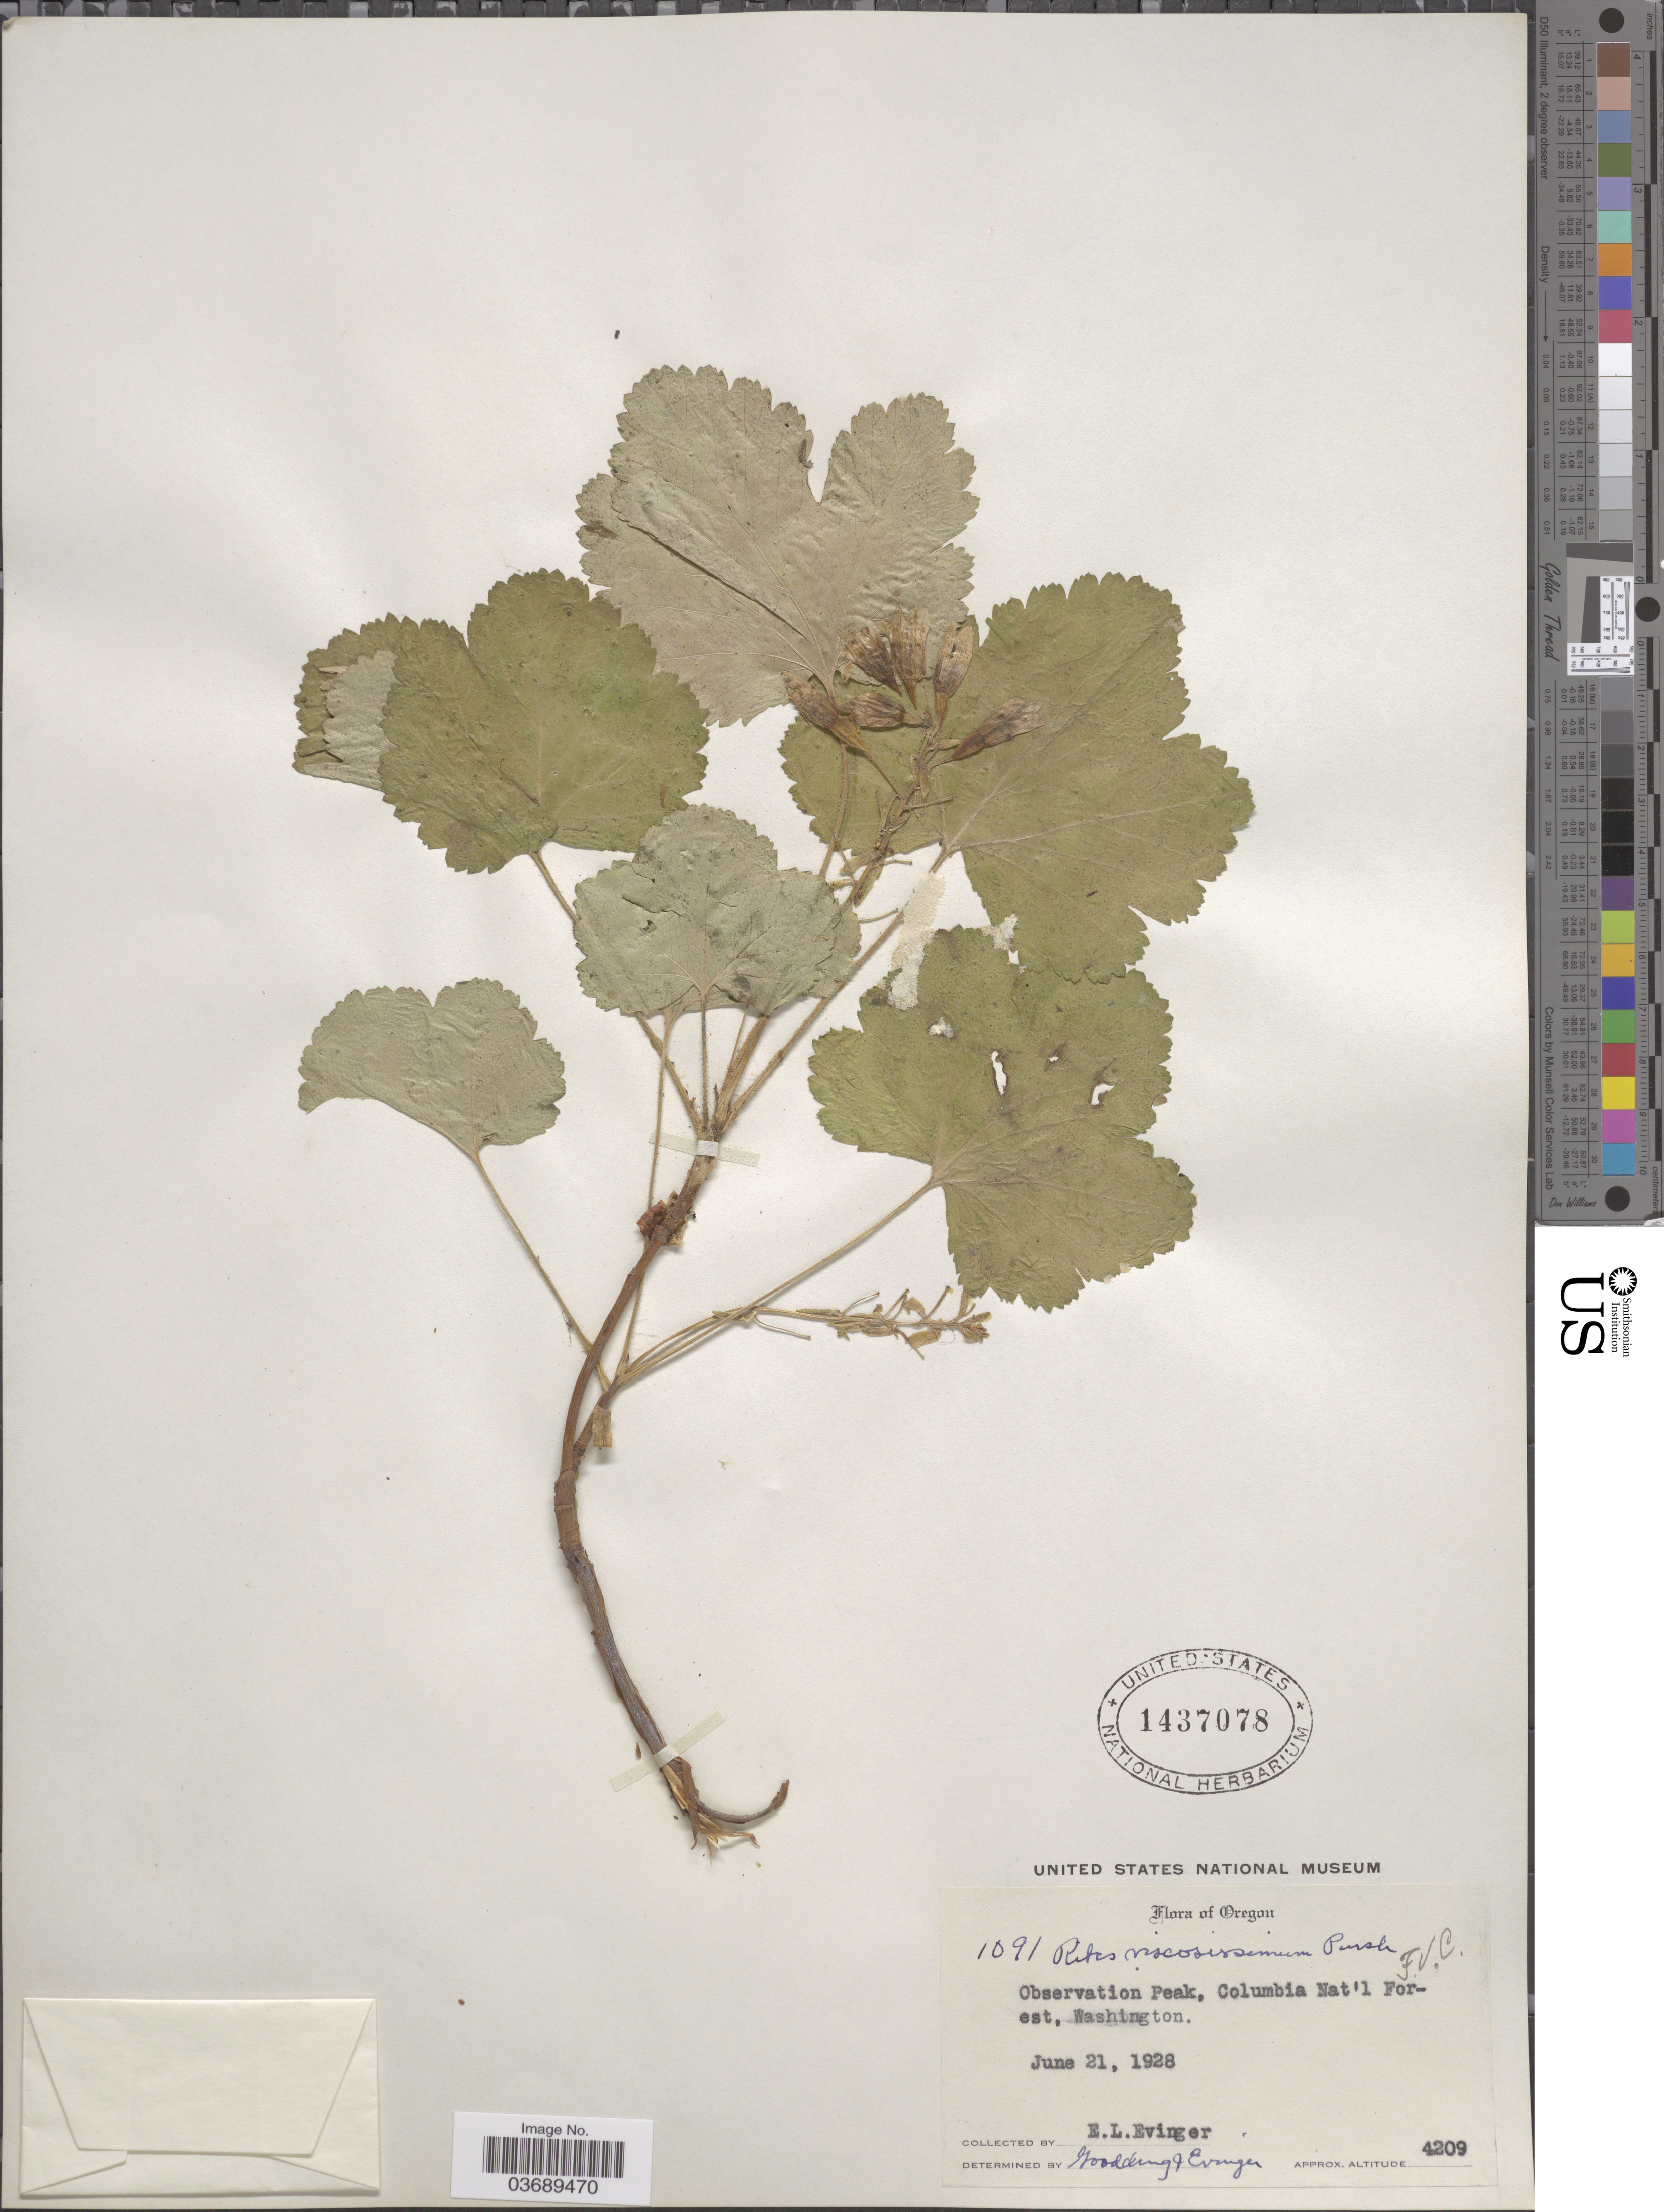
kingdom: Plantae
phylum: Tracheophyta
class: Magnoliopsida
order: Saxifragales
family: Grossulariaceae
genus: Ribes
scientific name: Ribes viscosissimum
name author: Pursh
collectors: E. Evinger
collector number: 1091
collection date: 1928-06-21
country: United States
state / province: Washington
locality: Observation Peak, Columbia Nat'l Forest.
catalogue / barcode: US 1437078